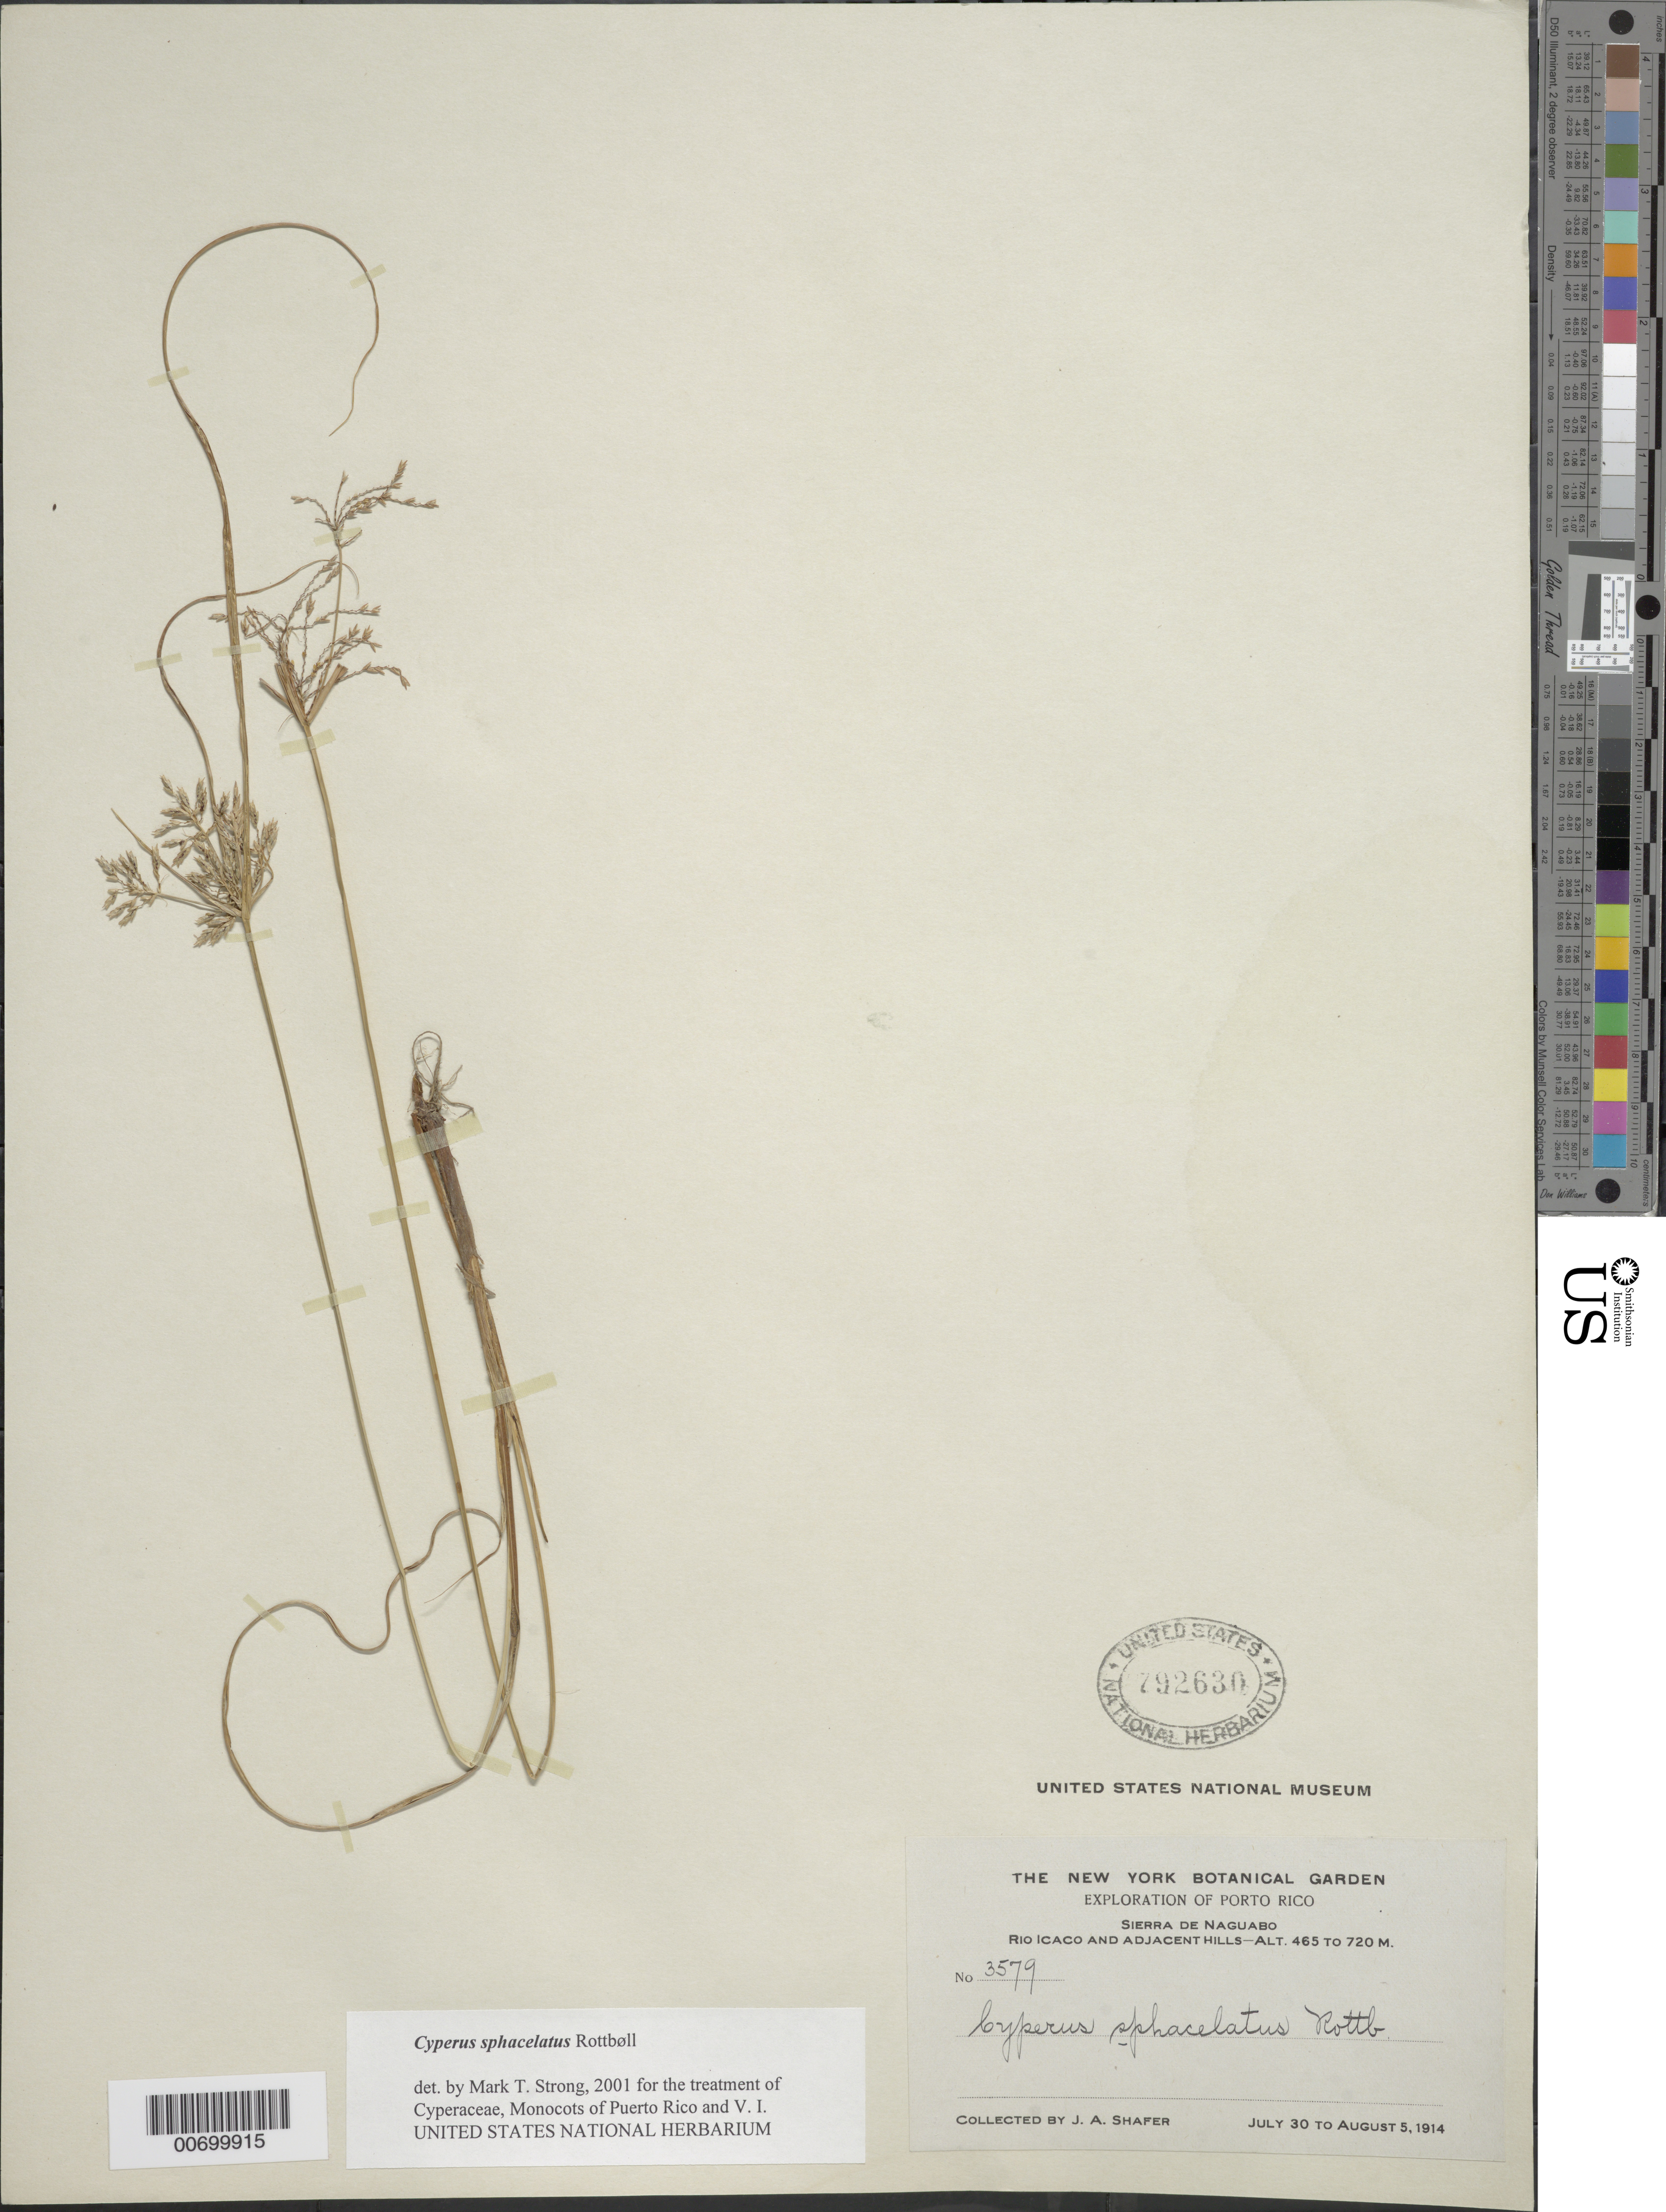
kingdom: Plantae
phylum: Tracheophyta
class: Liliopsida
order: Poales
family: Cyperaceae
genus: Cyperus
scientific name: Cyperus sphacelatus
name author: Rottb.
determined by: Strong, M. T., (US), Smithsonian Institution - National Museum of Natural History (UNITED STATES)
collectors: J. A. Shafer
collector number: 3579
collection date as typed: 30 Jul 1914 to 05 Aug 1914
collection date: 1914-07-30/1914-08-05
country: Puerto Rico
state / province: Naguabo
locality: Sierra de Naguabo: Rio Icaco and adjacent hills.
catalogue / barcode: US 792630